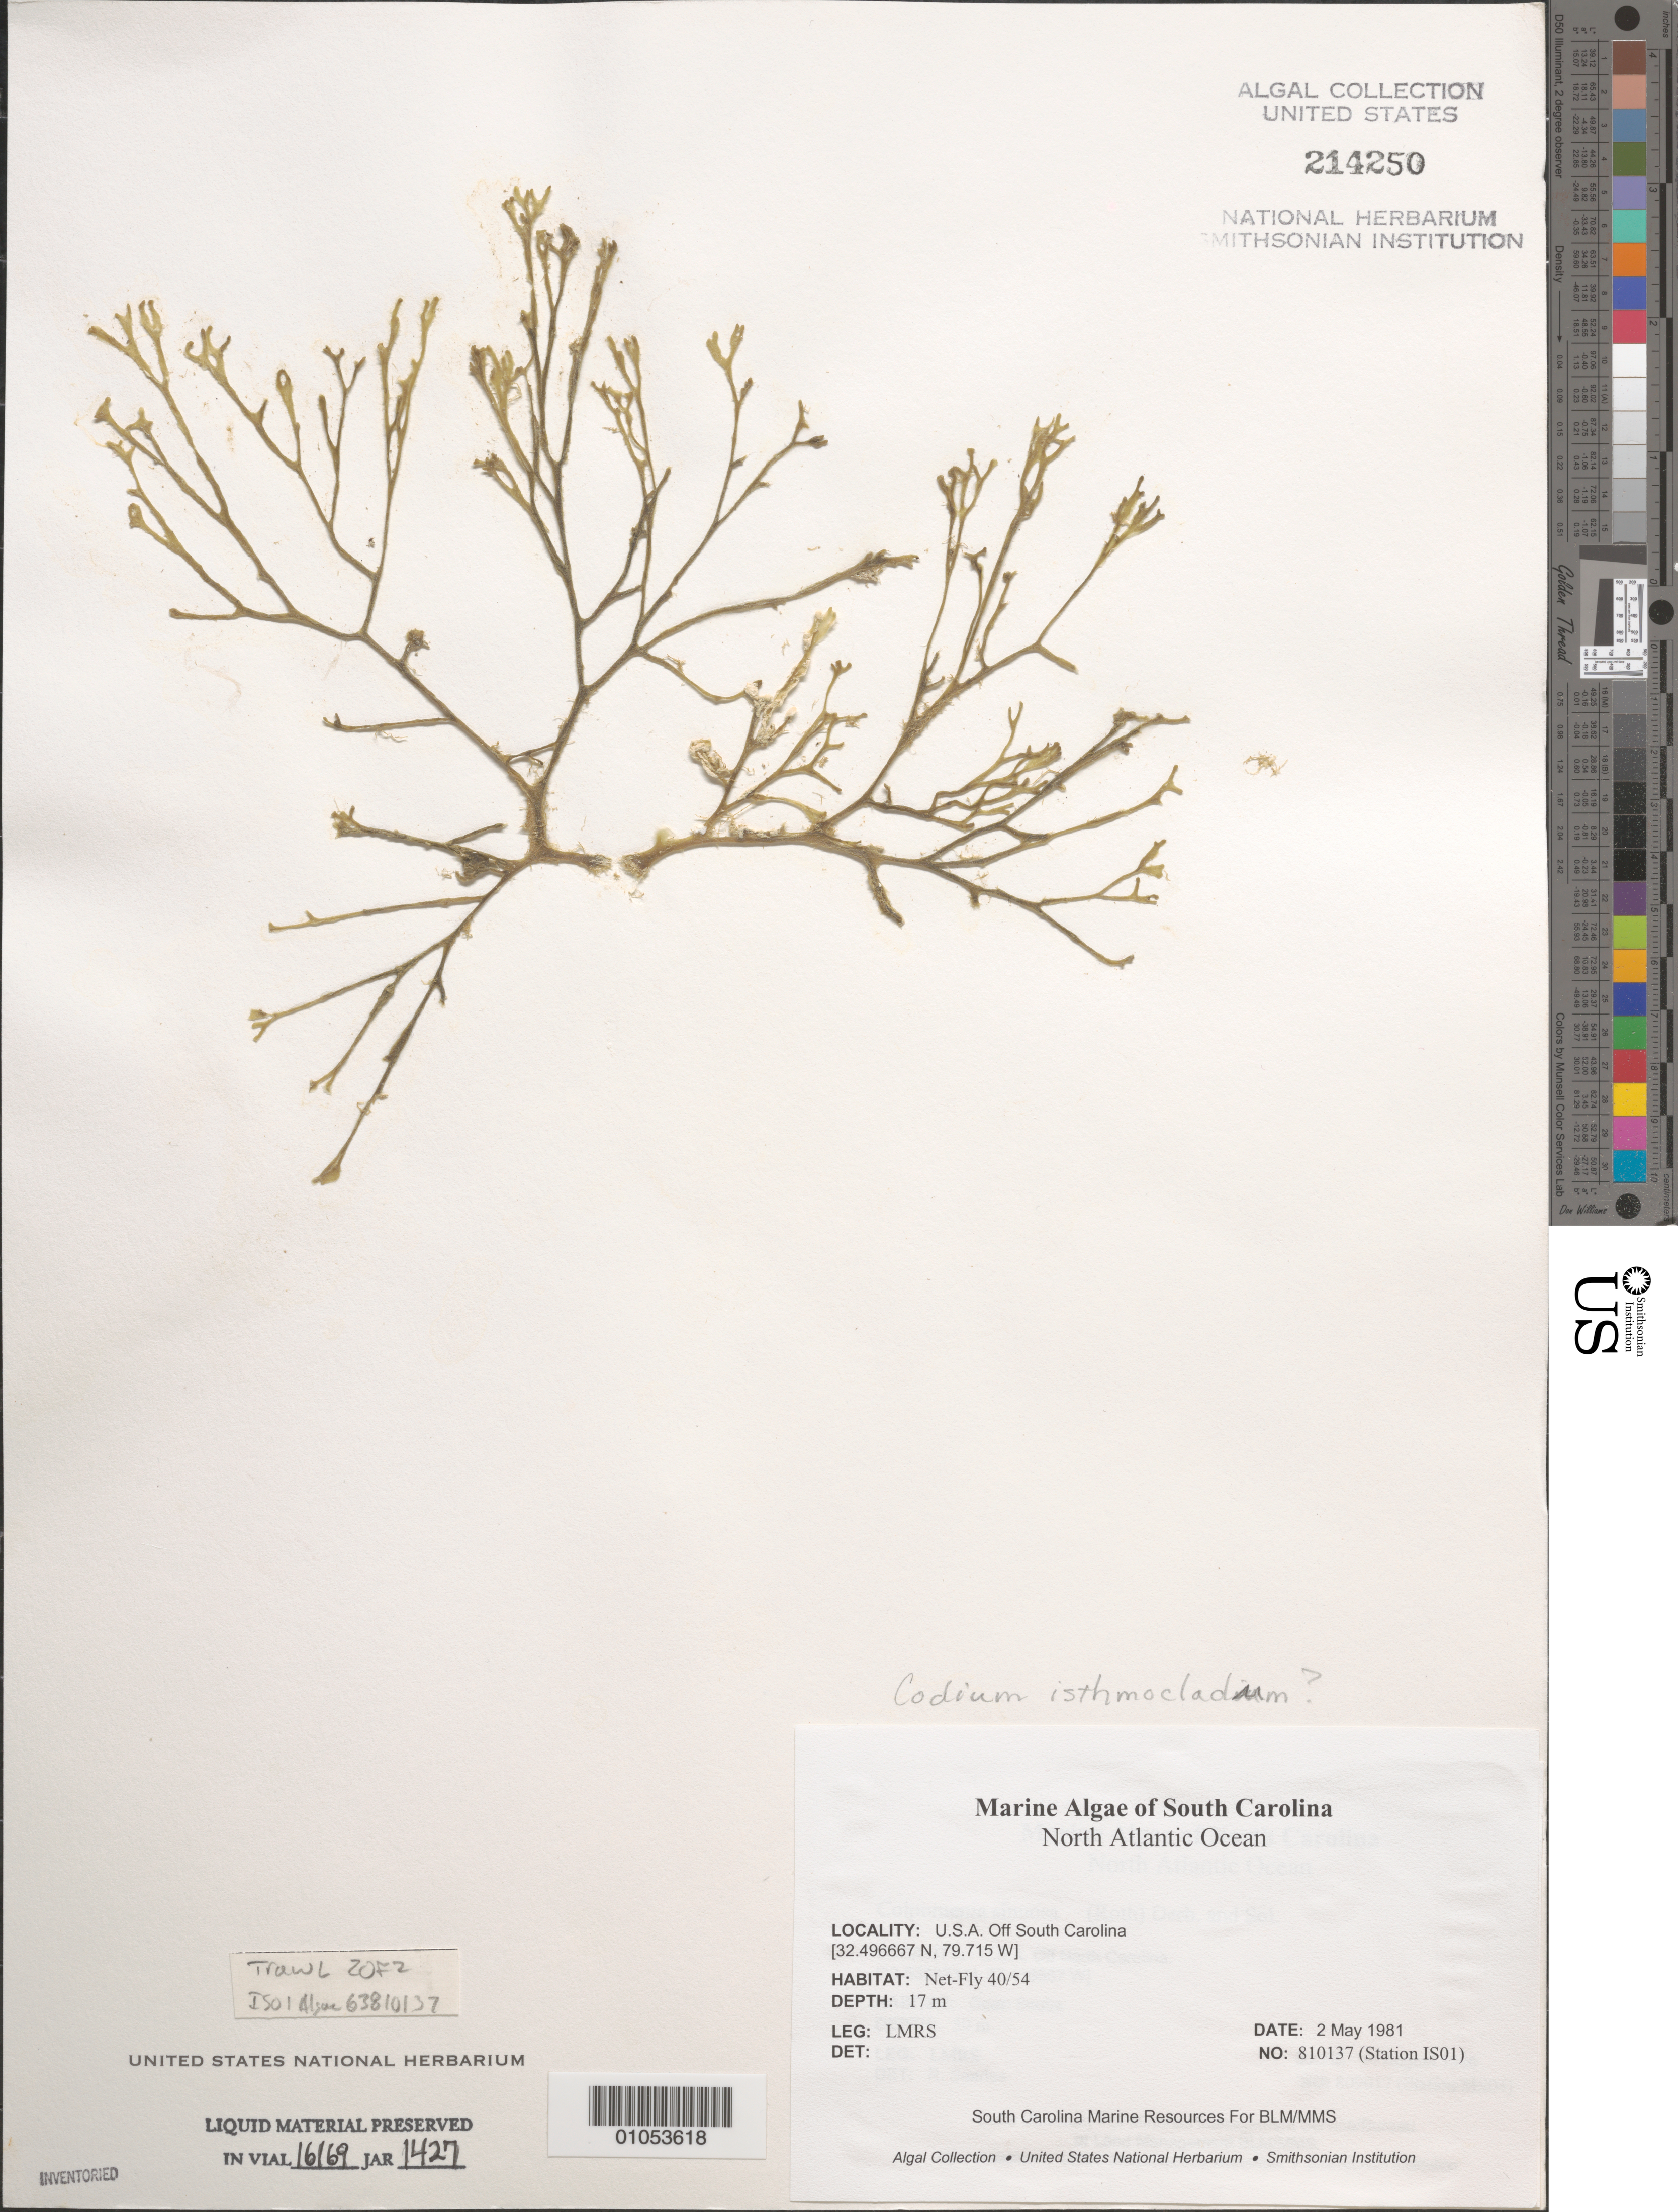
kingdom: Plantae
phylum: Chlorophyta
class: Ulvophyceae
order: Bryopsidales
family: Codiaceae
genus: Codium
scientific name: Codium isthmocladum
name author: Vickers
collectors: LMRS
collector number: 810137 (Station IS01)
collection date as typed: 02 May 1981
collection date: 1981-05-02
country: United States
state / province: South Carolina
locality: North Atlantic Ocean off South Carolina coast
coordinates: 32.496667N, 79.715W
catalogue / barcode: US 214250